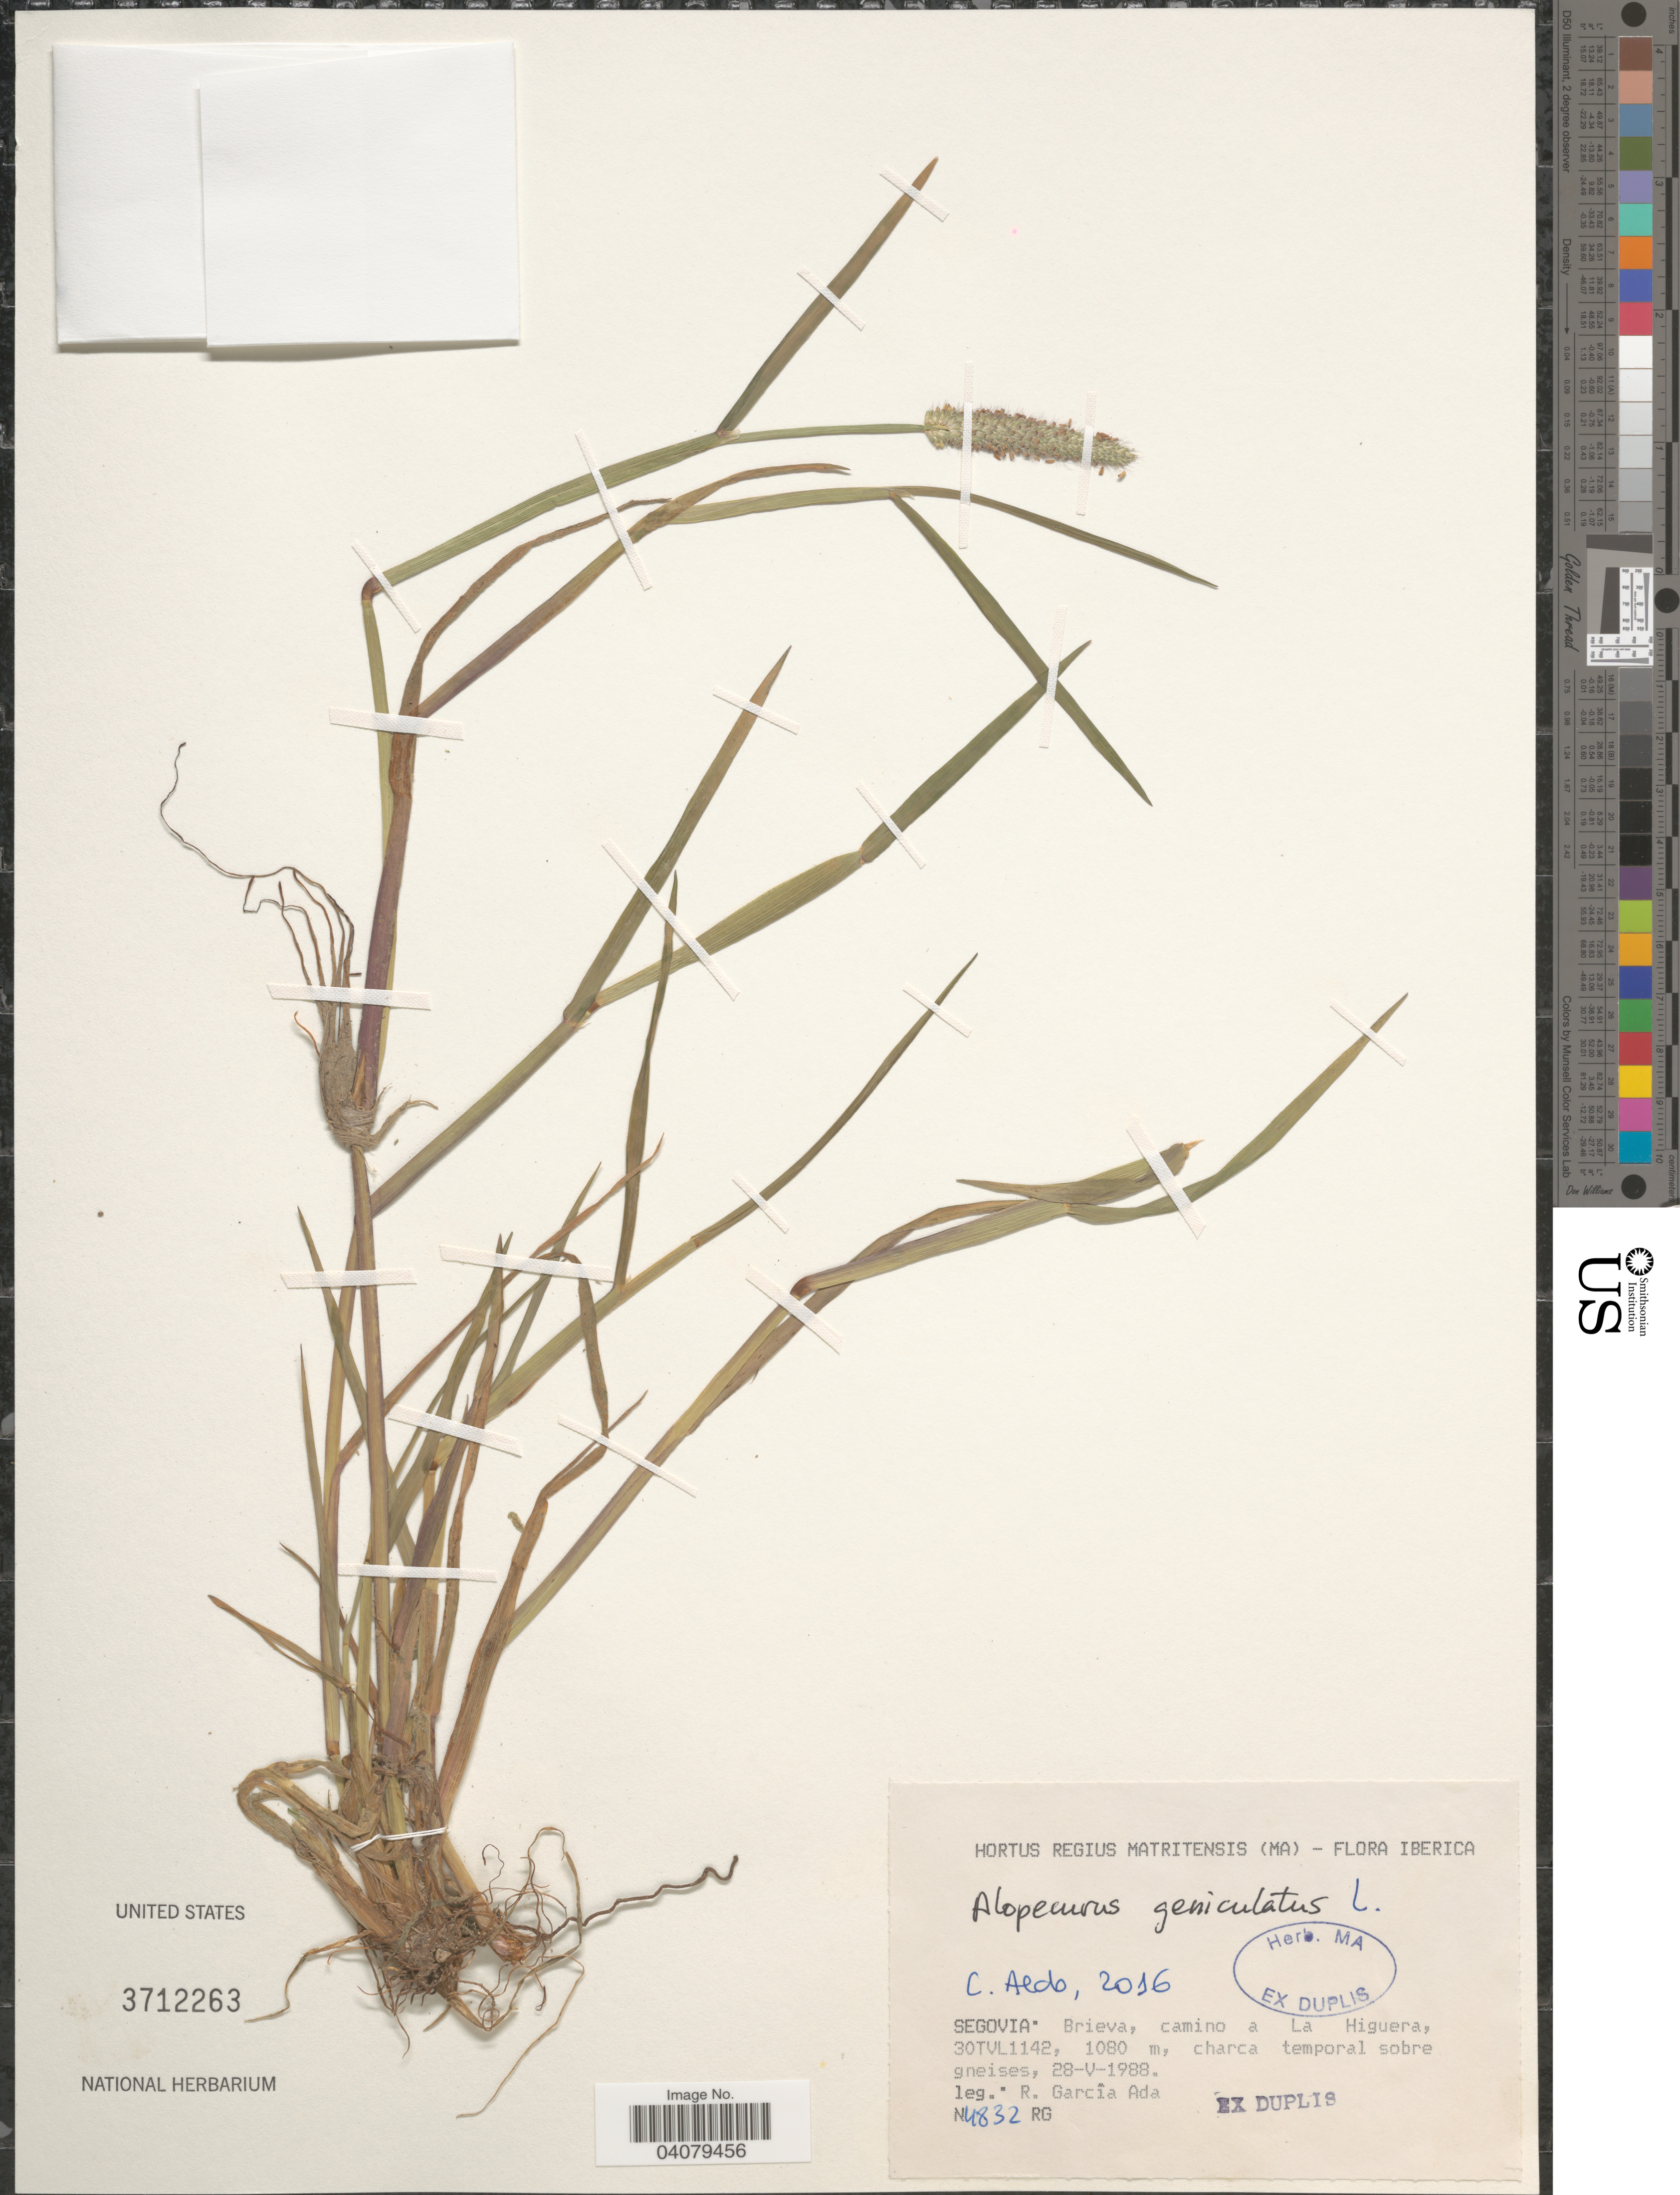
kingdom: Plantae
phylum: Tracheophyta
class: Liliopsida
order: Poales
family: Poaceae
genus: Alopecurus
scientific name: Alopecurus geniculatus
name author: L.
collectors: R. Garcia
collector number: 4832RG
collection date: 1988-05-28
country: Spain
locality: Iberica. Segovia. Brieva, camino a La Higuera, 30TVL1142.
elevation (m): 1080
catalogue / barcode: US 3712263